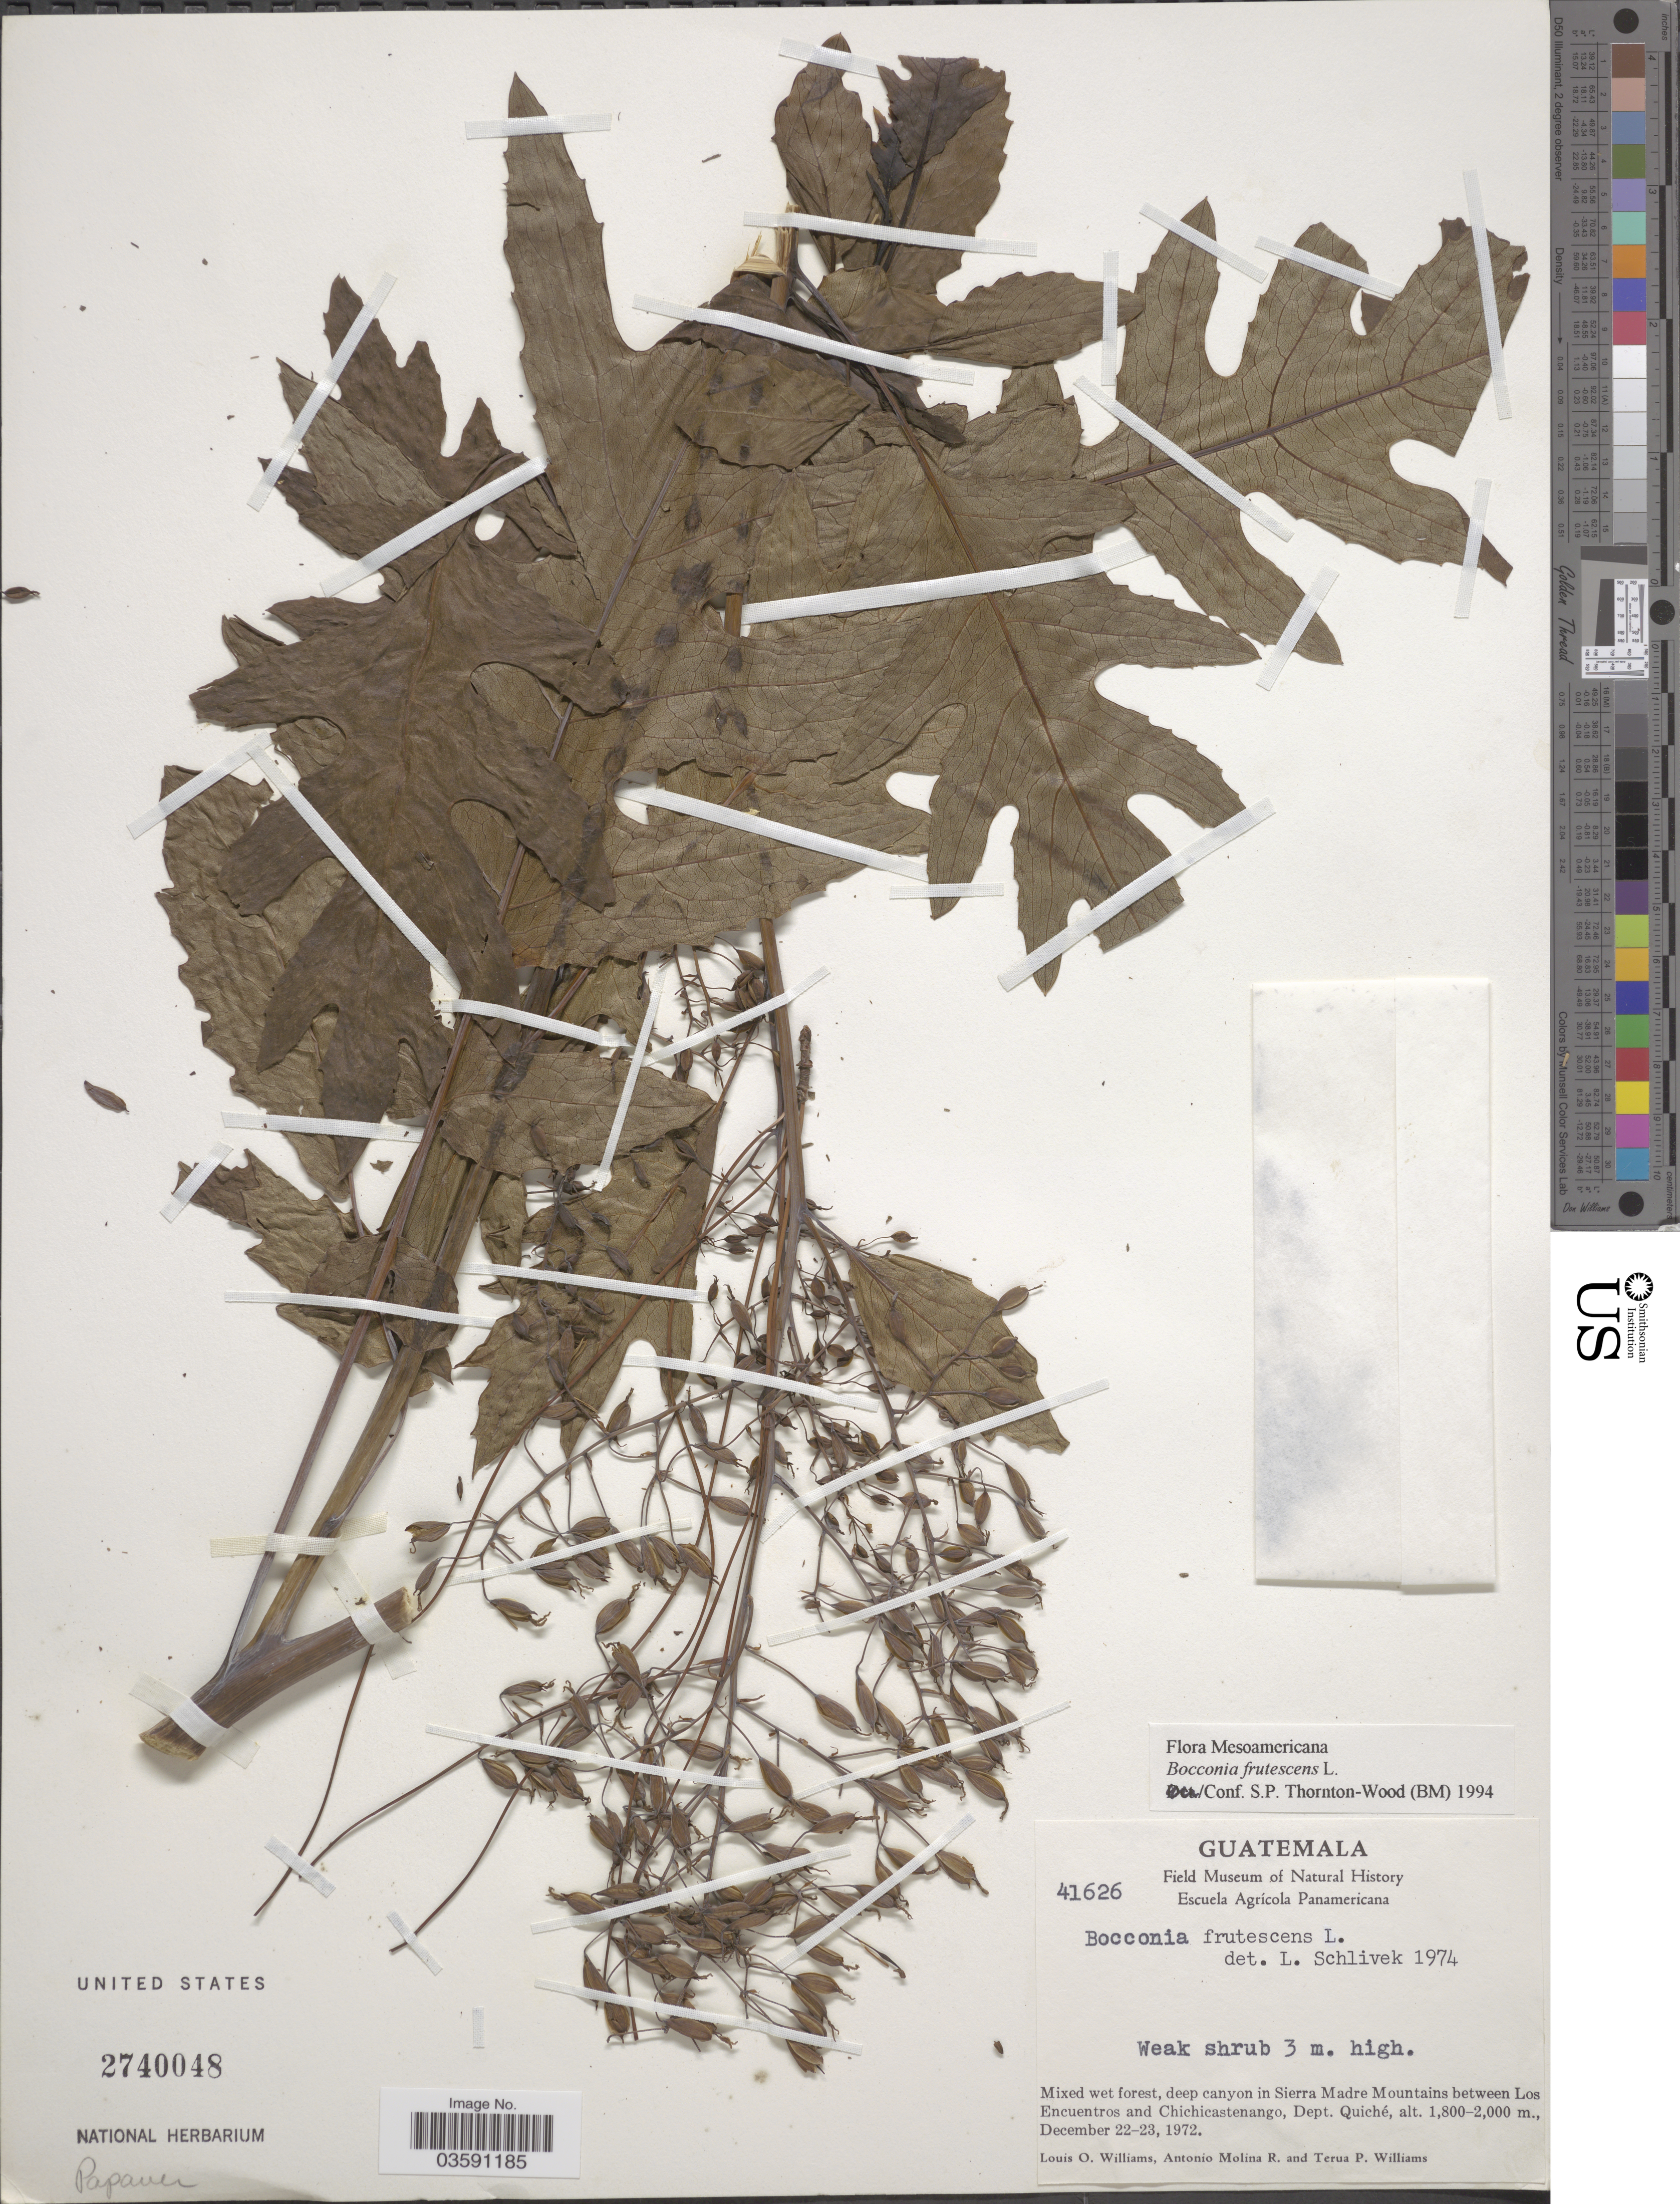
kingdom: Plantae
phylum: Tracheophyta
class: Magnoliopsida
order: Ranunculales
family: Papaveraceae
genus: Bocconia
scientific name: Bocconia frutescens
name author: L.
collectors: L. O. Williams, A. Molina R. & T. Williams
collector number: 41626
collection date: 1972-12-22/1972-12-23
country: Guatemala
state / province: El Quiche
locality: Deep canyon in Sierra Madre Mountains between Los Encuentros and Chichicastenango, Dept. Quiché.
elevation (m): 1800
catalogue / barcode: US 2740048